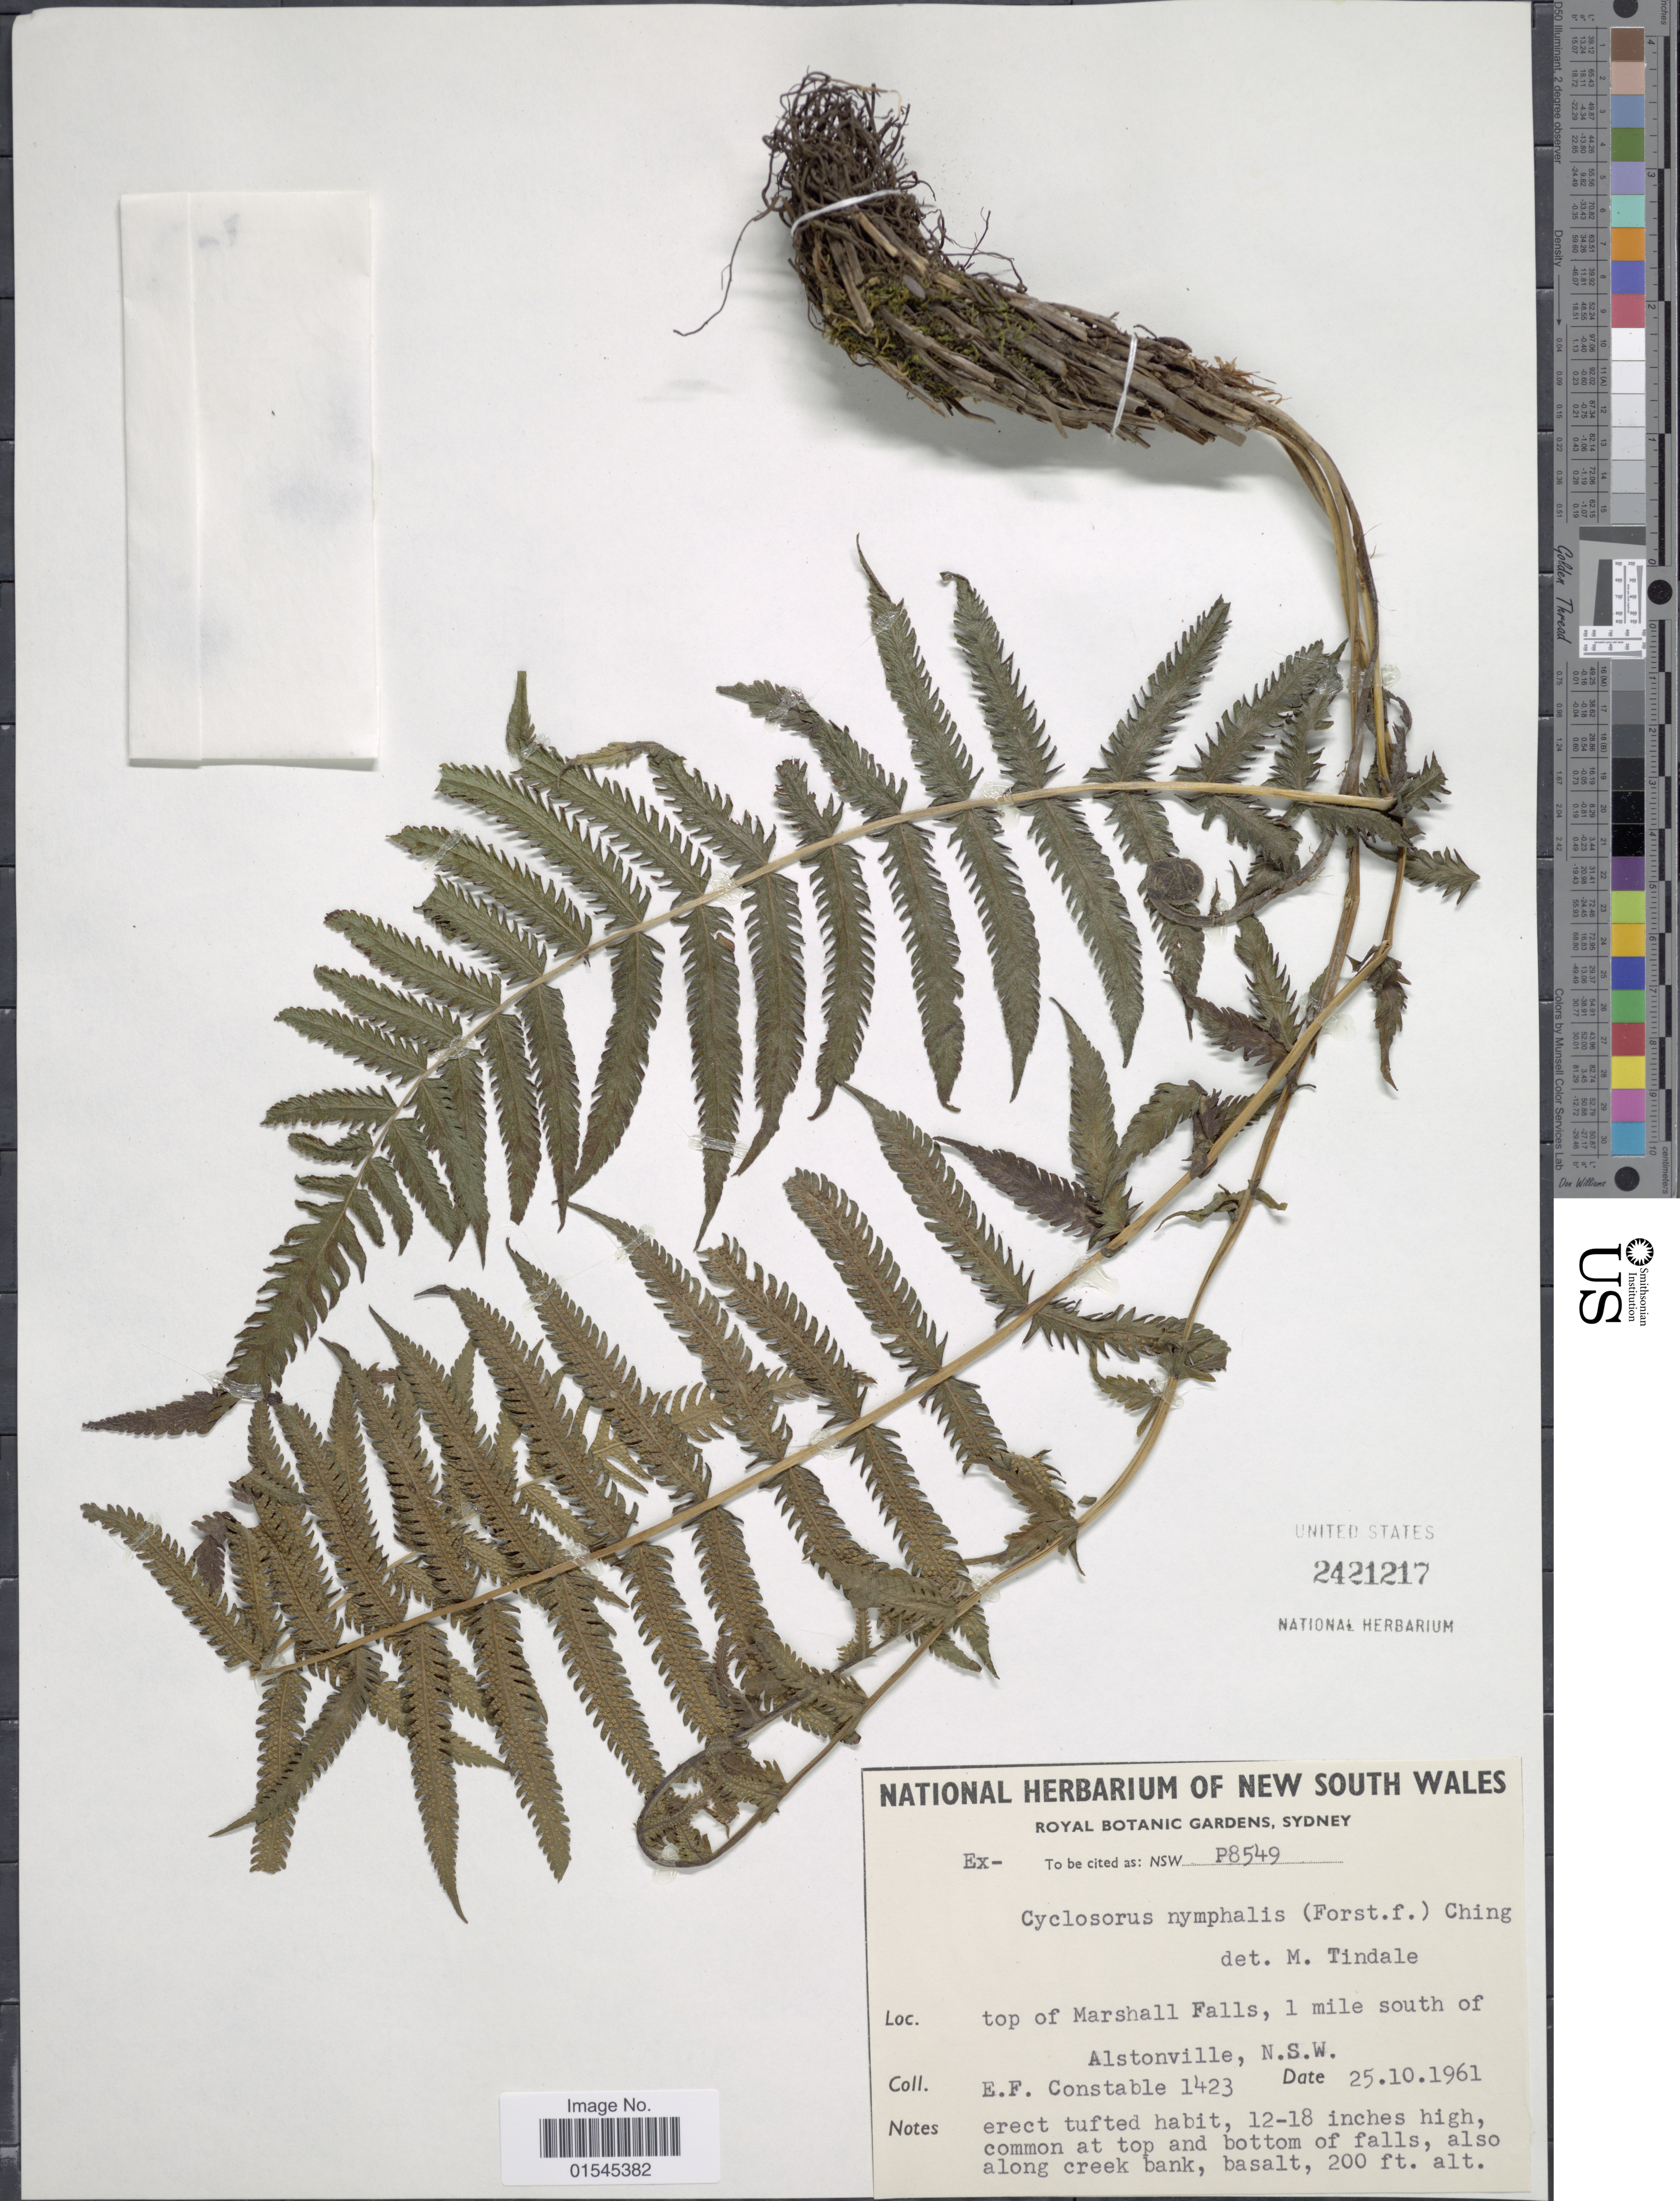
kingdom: Plantae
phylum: Tracheophyta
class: Polypodiopsida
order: Polypodiales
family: Thelypteridaceae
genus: Sphaerostephanos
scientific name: Sphaerostephanos nymphalis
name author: (Copel.) Holttum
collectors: E. F. Constable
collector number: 1423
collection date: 1961-10-25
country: Australia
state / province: New South Wales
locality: Top of Marshall Falls, 1 mile south of Alstonville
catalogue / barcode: US 2421217